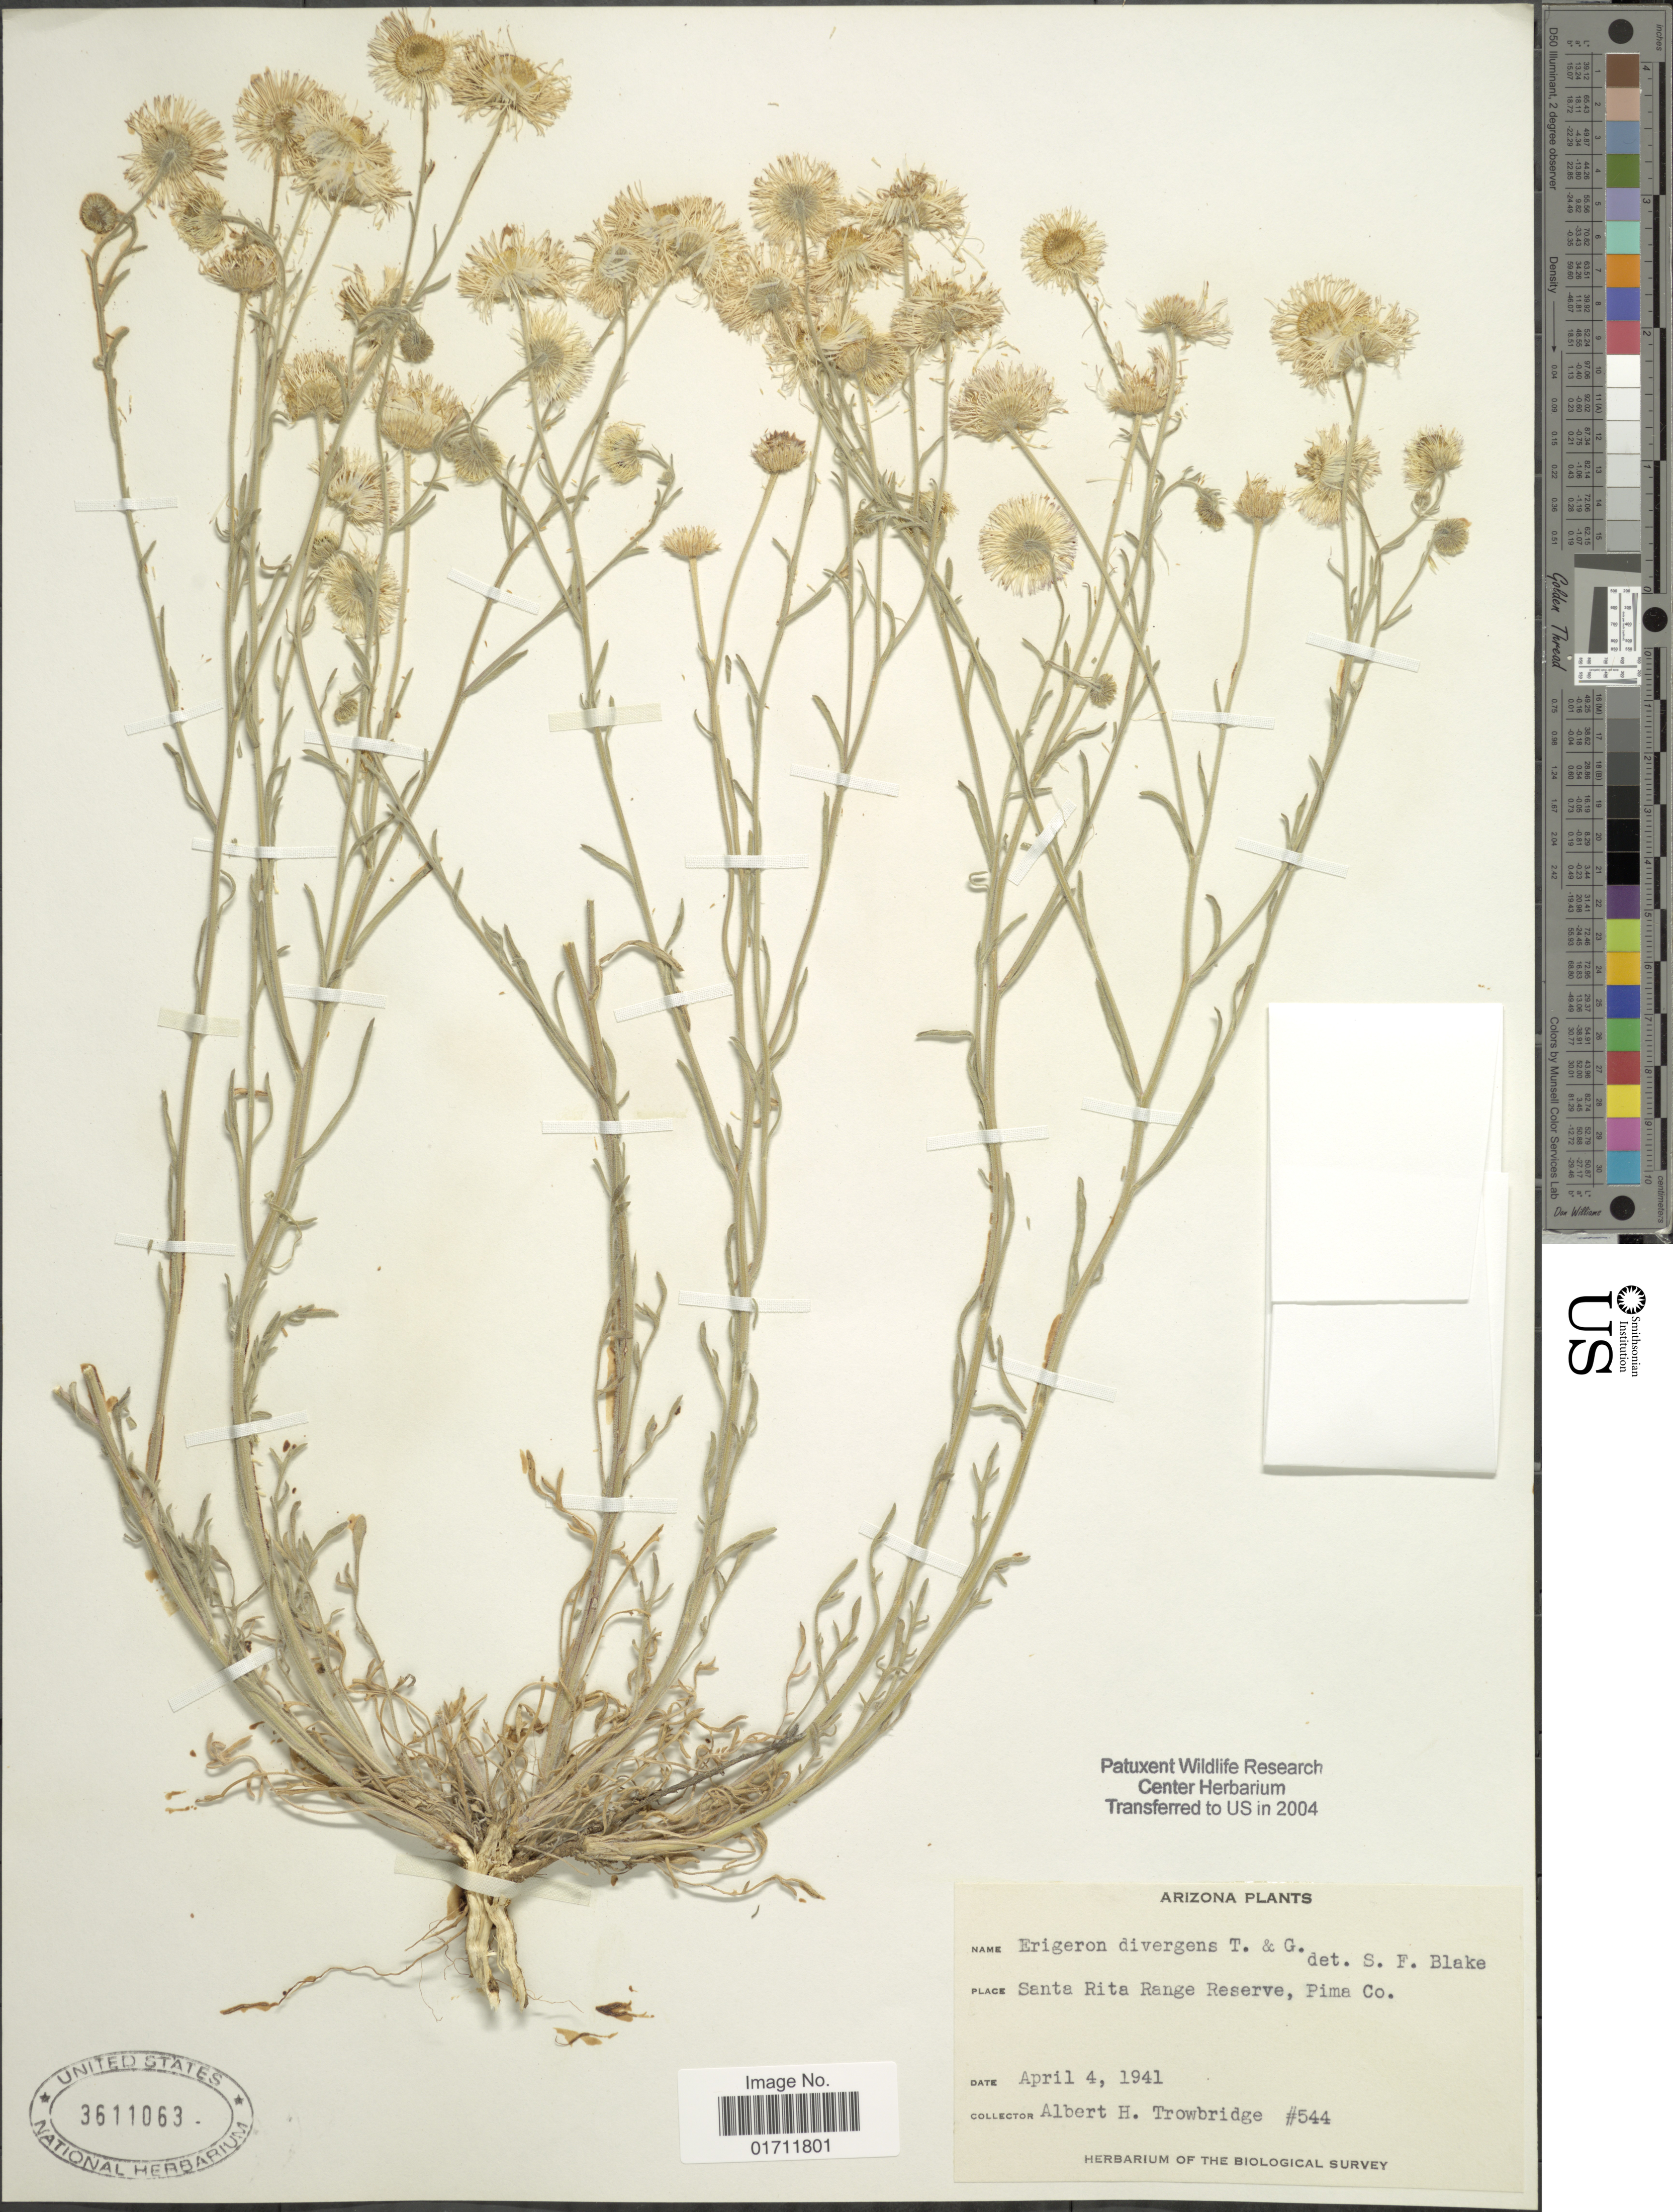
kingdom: Plantae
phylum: Tracheophyta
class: Magnoliopsida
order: Asterales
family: Asteraceae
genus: Erigeron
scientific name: Erigeron divergens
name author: Torr. & A. Gray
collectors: A. H. Trowbridge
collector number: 544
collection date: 1941-04-04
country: United States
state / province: Arizona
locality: Santa Rita Range Reseerve, Pima Co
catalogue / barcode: US 3611063